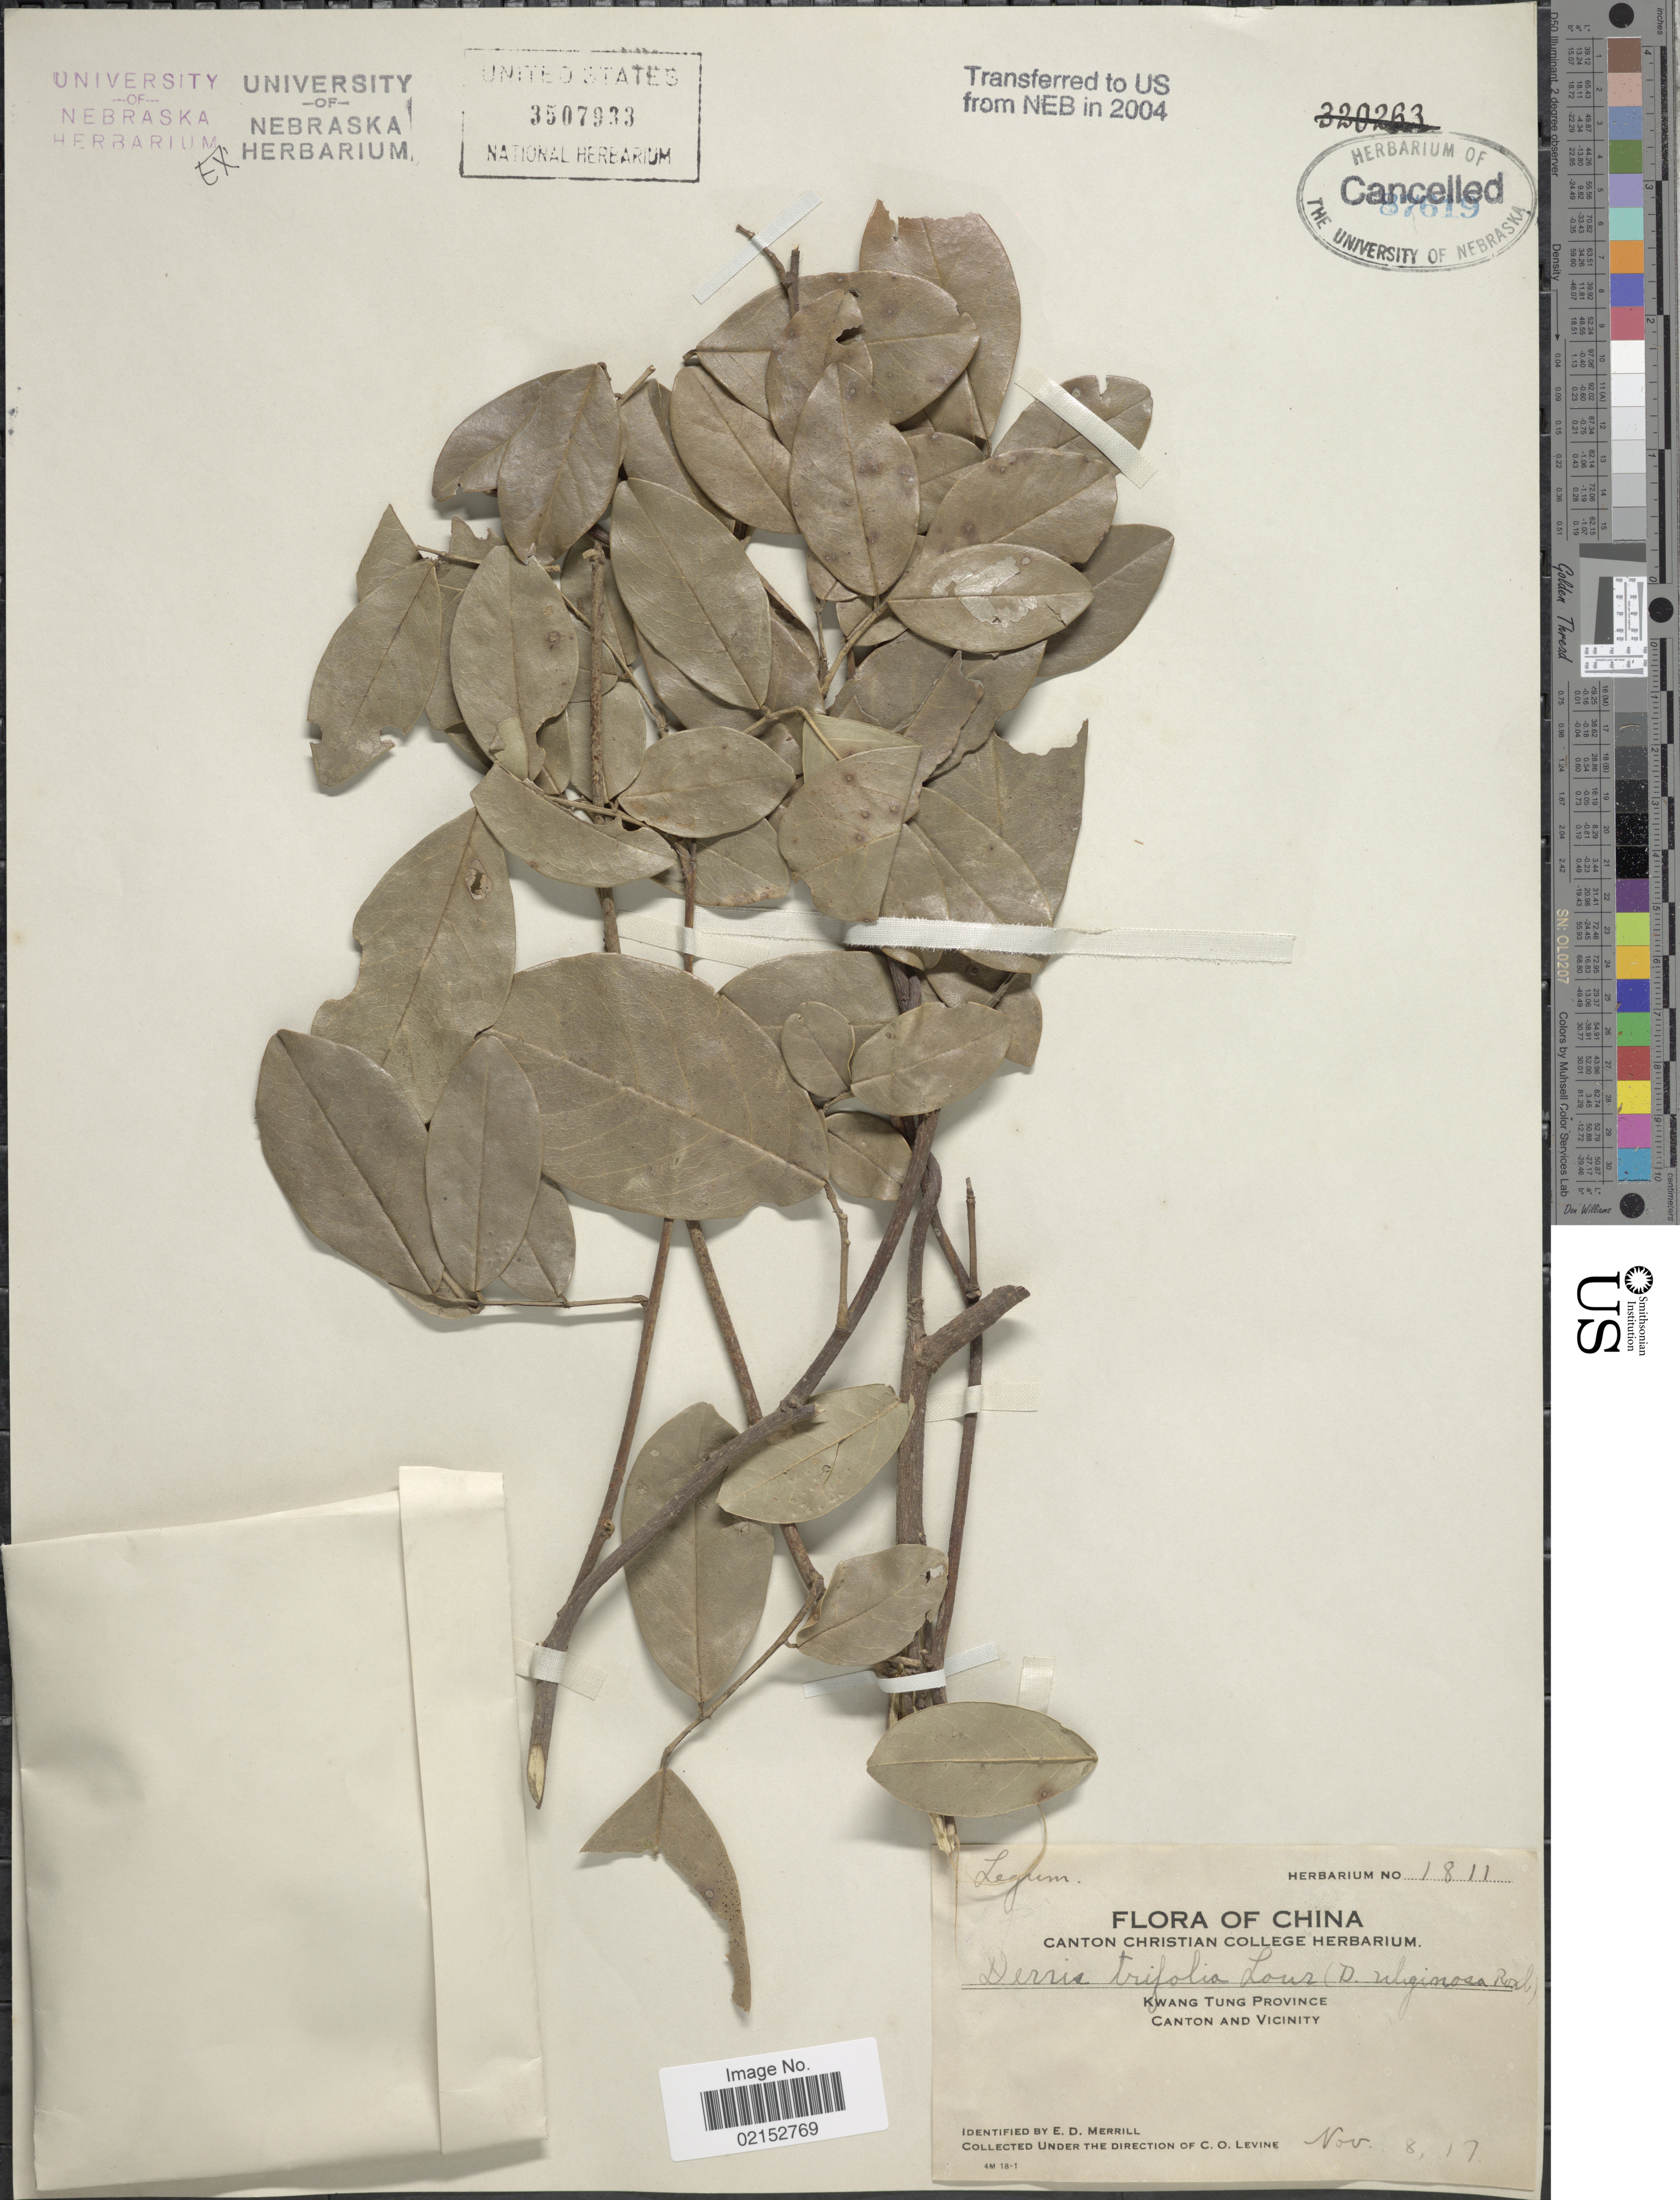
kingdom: Plantae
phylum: Tracheophyta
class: Magnoliopsida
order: Fabales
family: Fabaceae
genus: Derris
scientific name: Derris trifoliata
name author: Lour.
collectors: C. O. Levine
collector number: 1811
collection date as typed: Transcribed d/m/y: 8/11/17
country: China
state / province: Guangdong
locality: Kwang Tung Province, Canton and Vicinity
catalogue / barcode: US 3507933